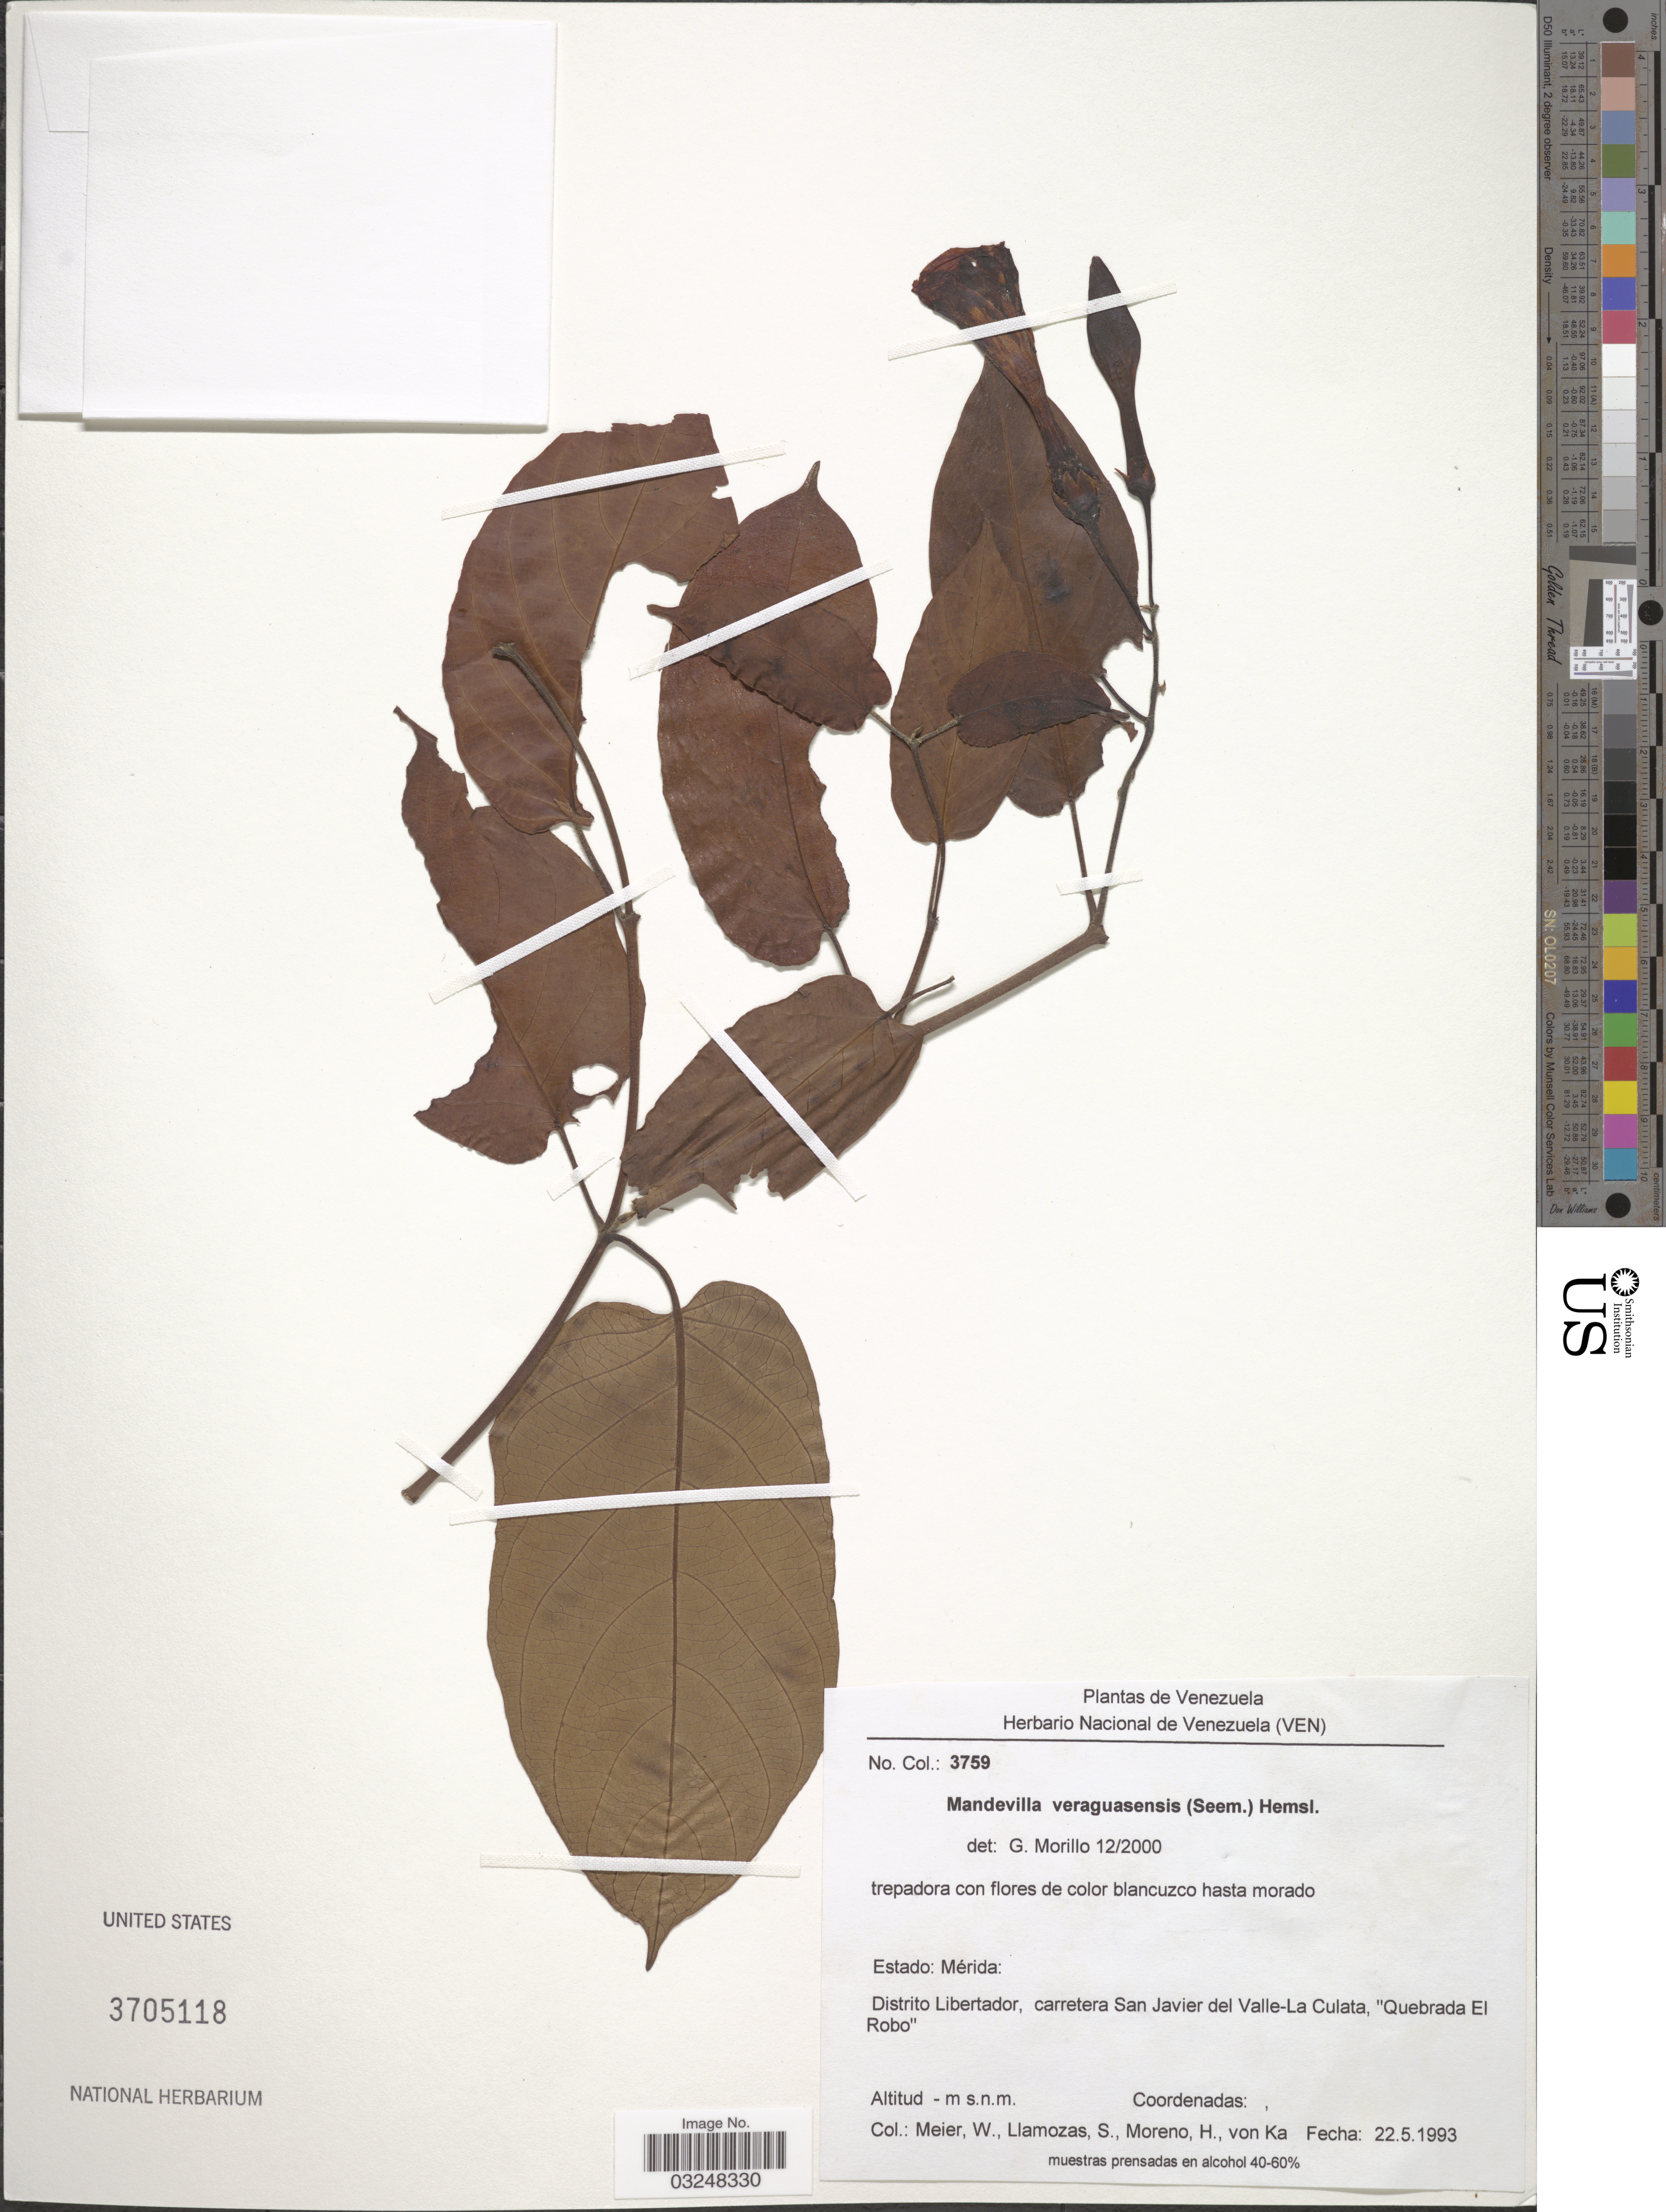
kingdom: Plantae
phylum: Tracheophyta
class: Magnoliopsida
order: Gentianales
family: Apocynaceae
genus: Mandevilla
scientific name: Mandevilla veraguensis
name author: Hemsl.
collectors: W. Meier, S. Llamozas, H. Moreno & Von Ka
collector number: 3759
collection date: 1993-05-22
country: Venezuela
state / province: Mérida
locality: Distrito Libertador, carretera San Javier del Valle-La Culata, "Quebrada El Robo".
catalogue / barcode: US 3705118